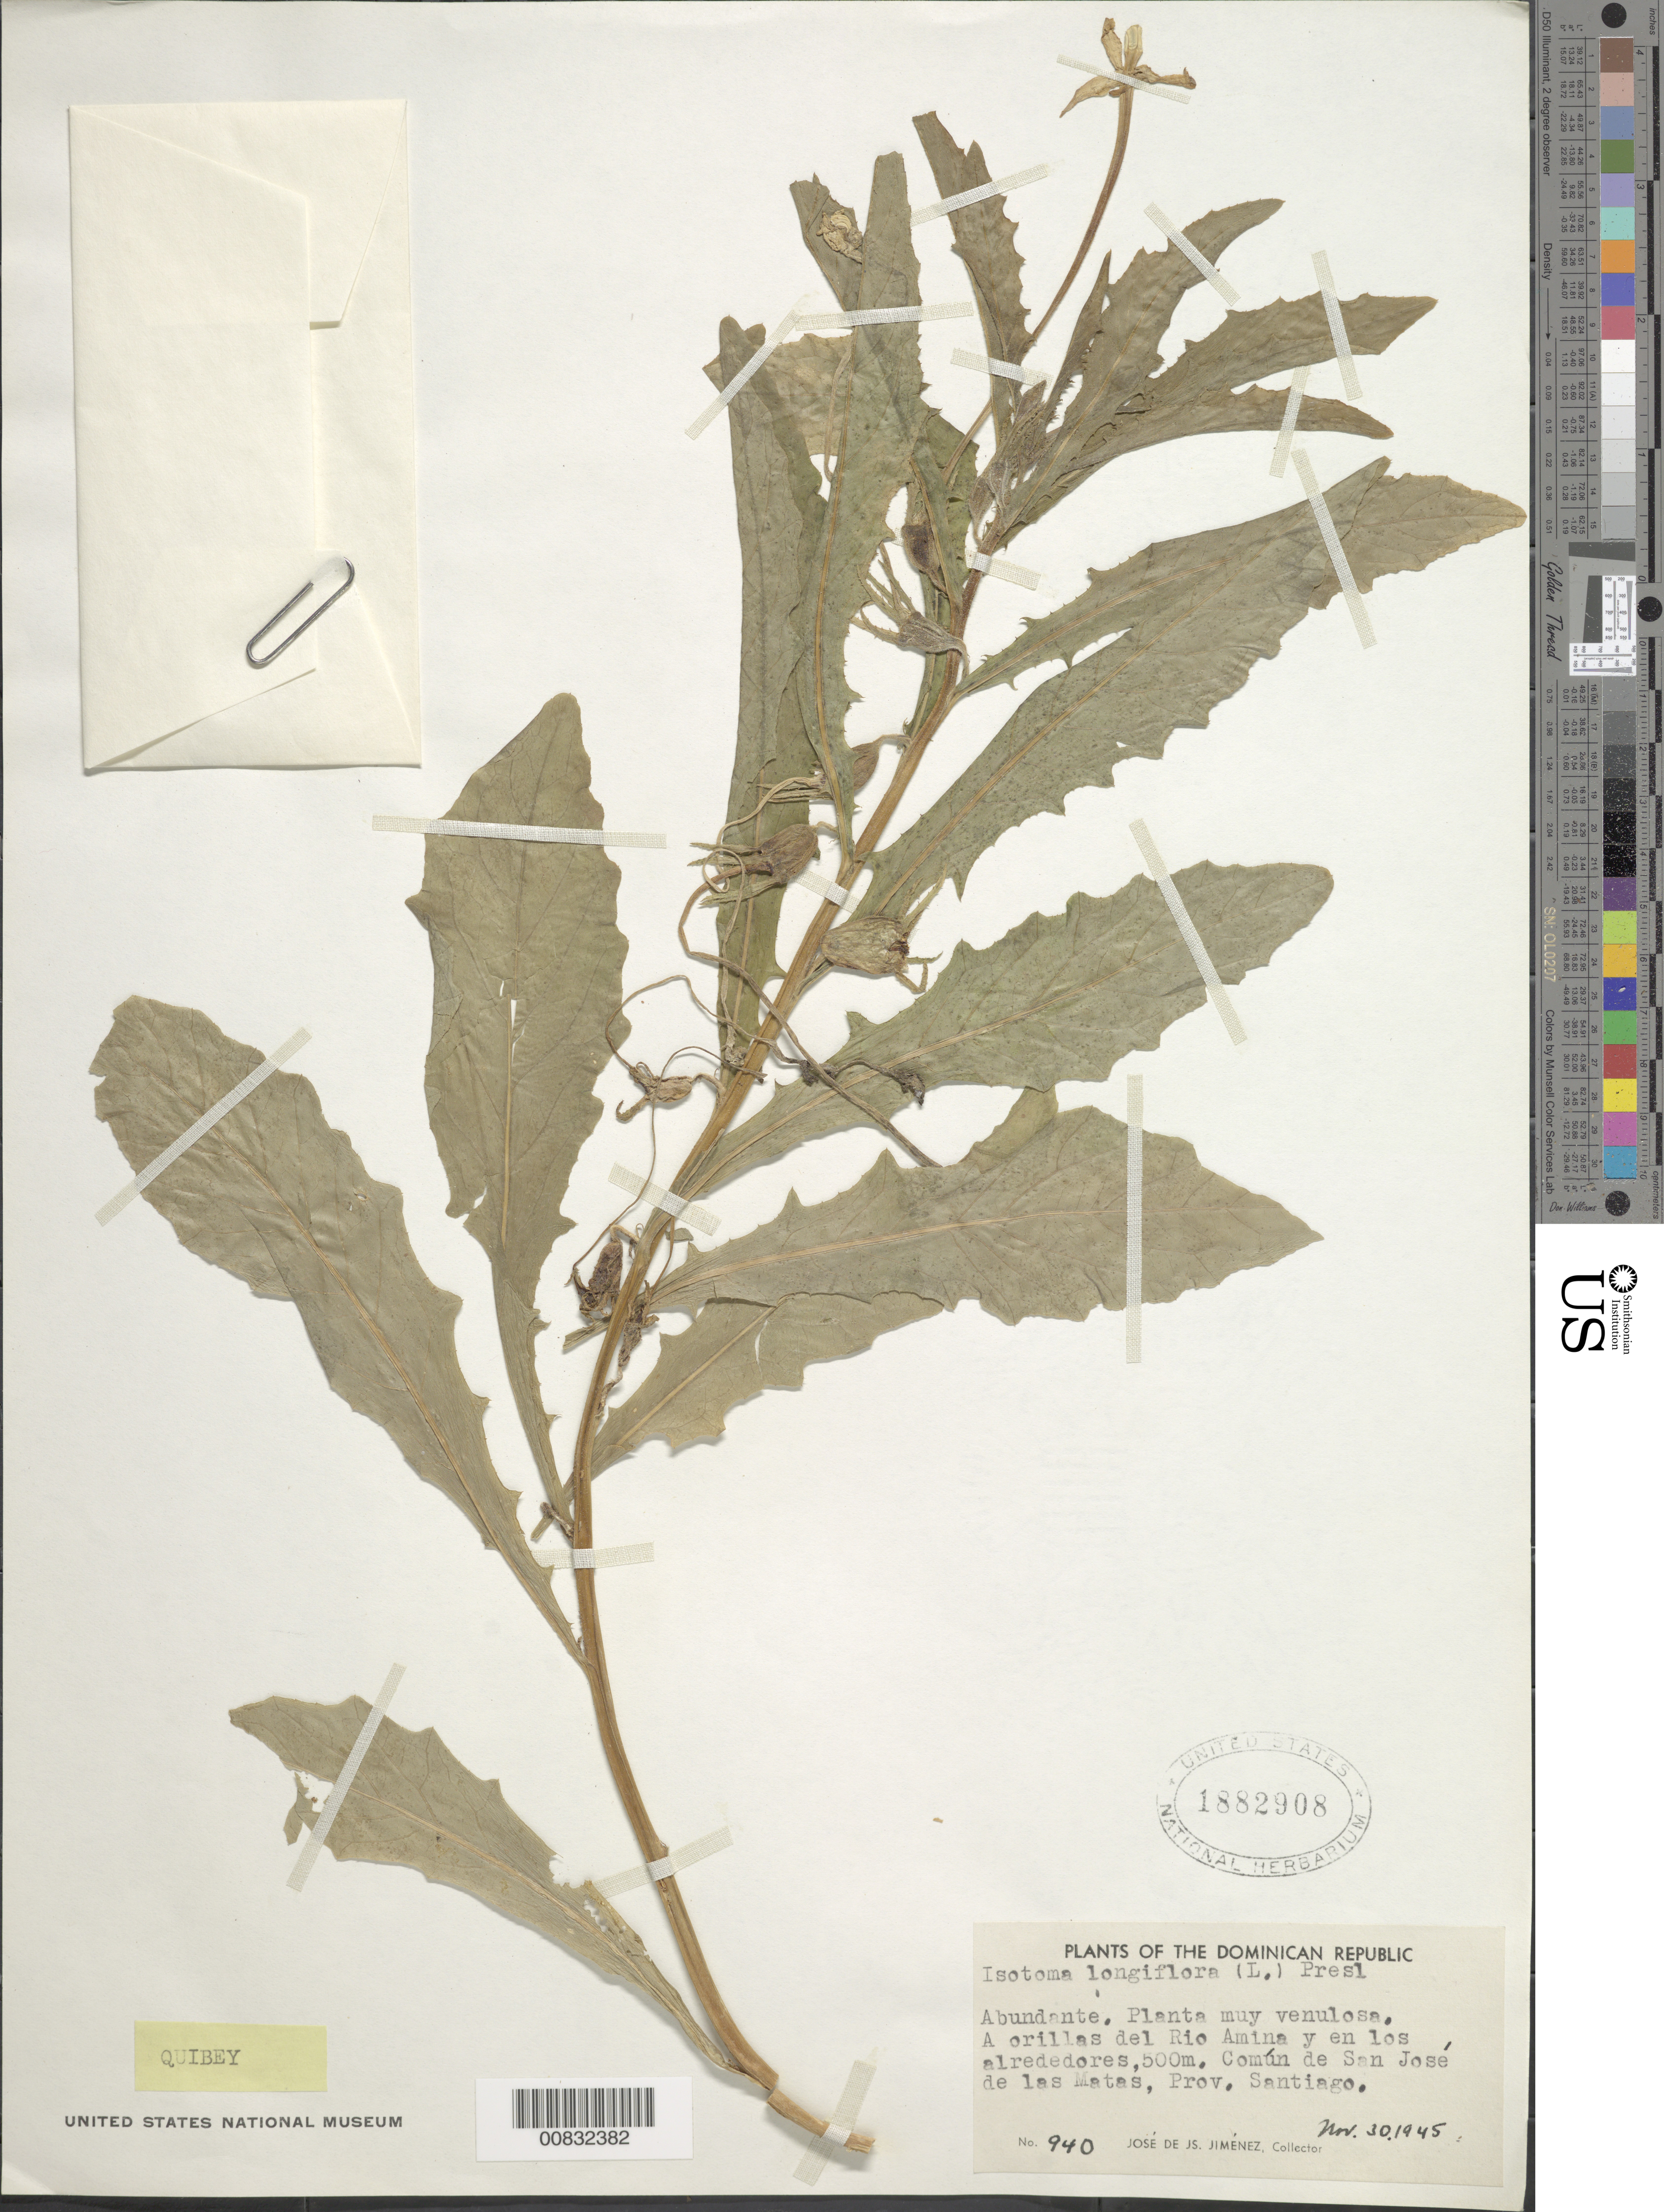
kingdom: Plantae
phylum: Tracheophyta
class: Magnoliopsida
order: Asterales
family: Campanulaceae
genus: Isotoma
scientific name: Isotoma longiflora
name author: (L.) C. Presl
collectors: J. J. Jiménez Almonte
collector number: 940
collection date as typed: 30 Nov 1945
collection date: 1945-11-30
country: Dominican Republic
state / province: Santiago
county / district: San José de las Matas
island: Hispaniola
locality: Rio Amina y en los alrededores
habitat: A orillas del rio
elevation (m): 500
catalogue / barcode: US 1882908